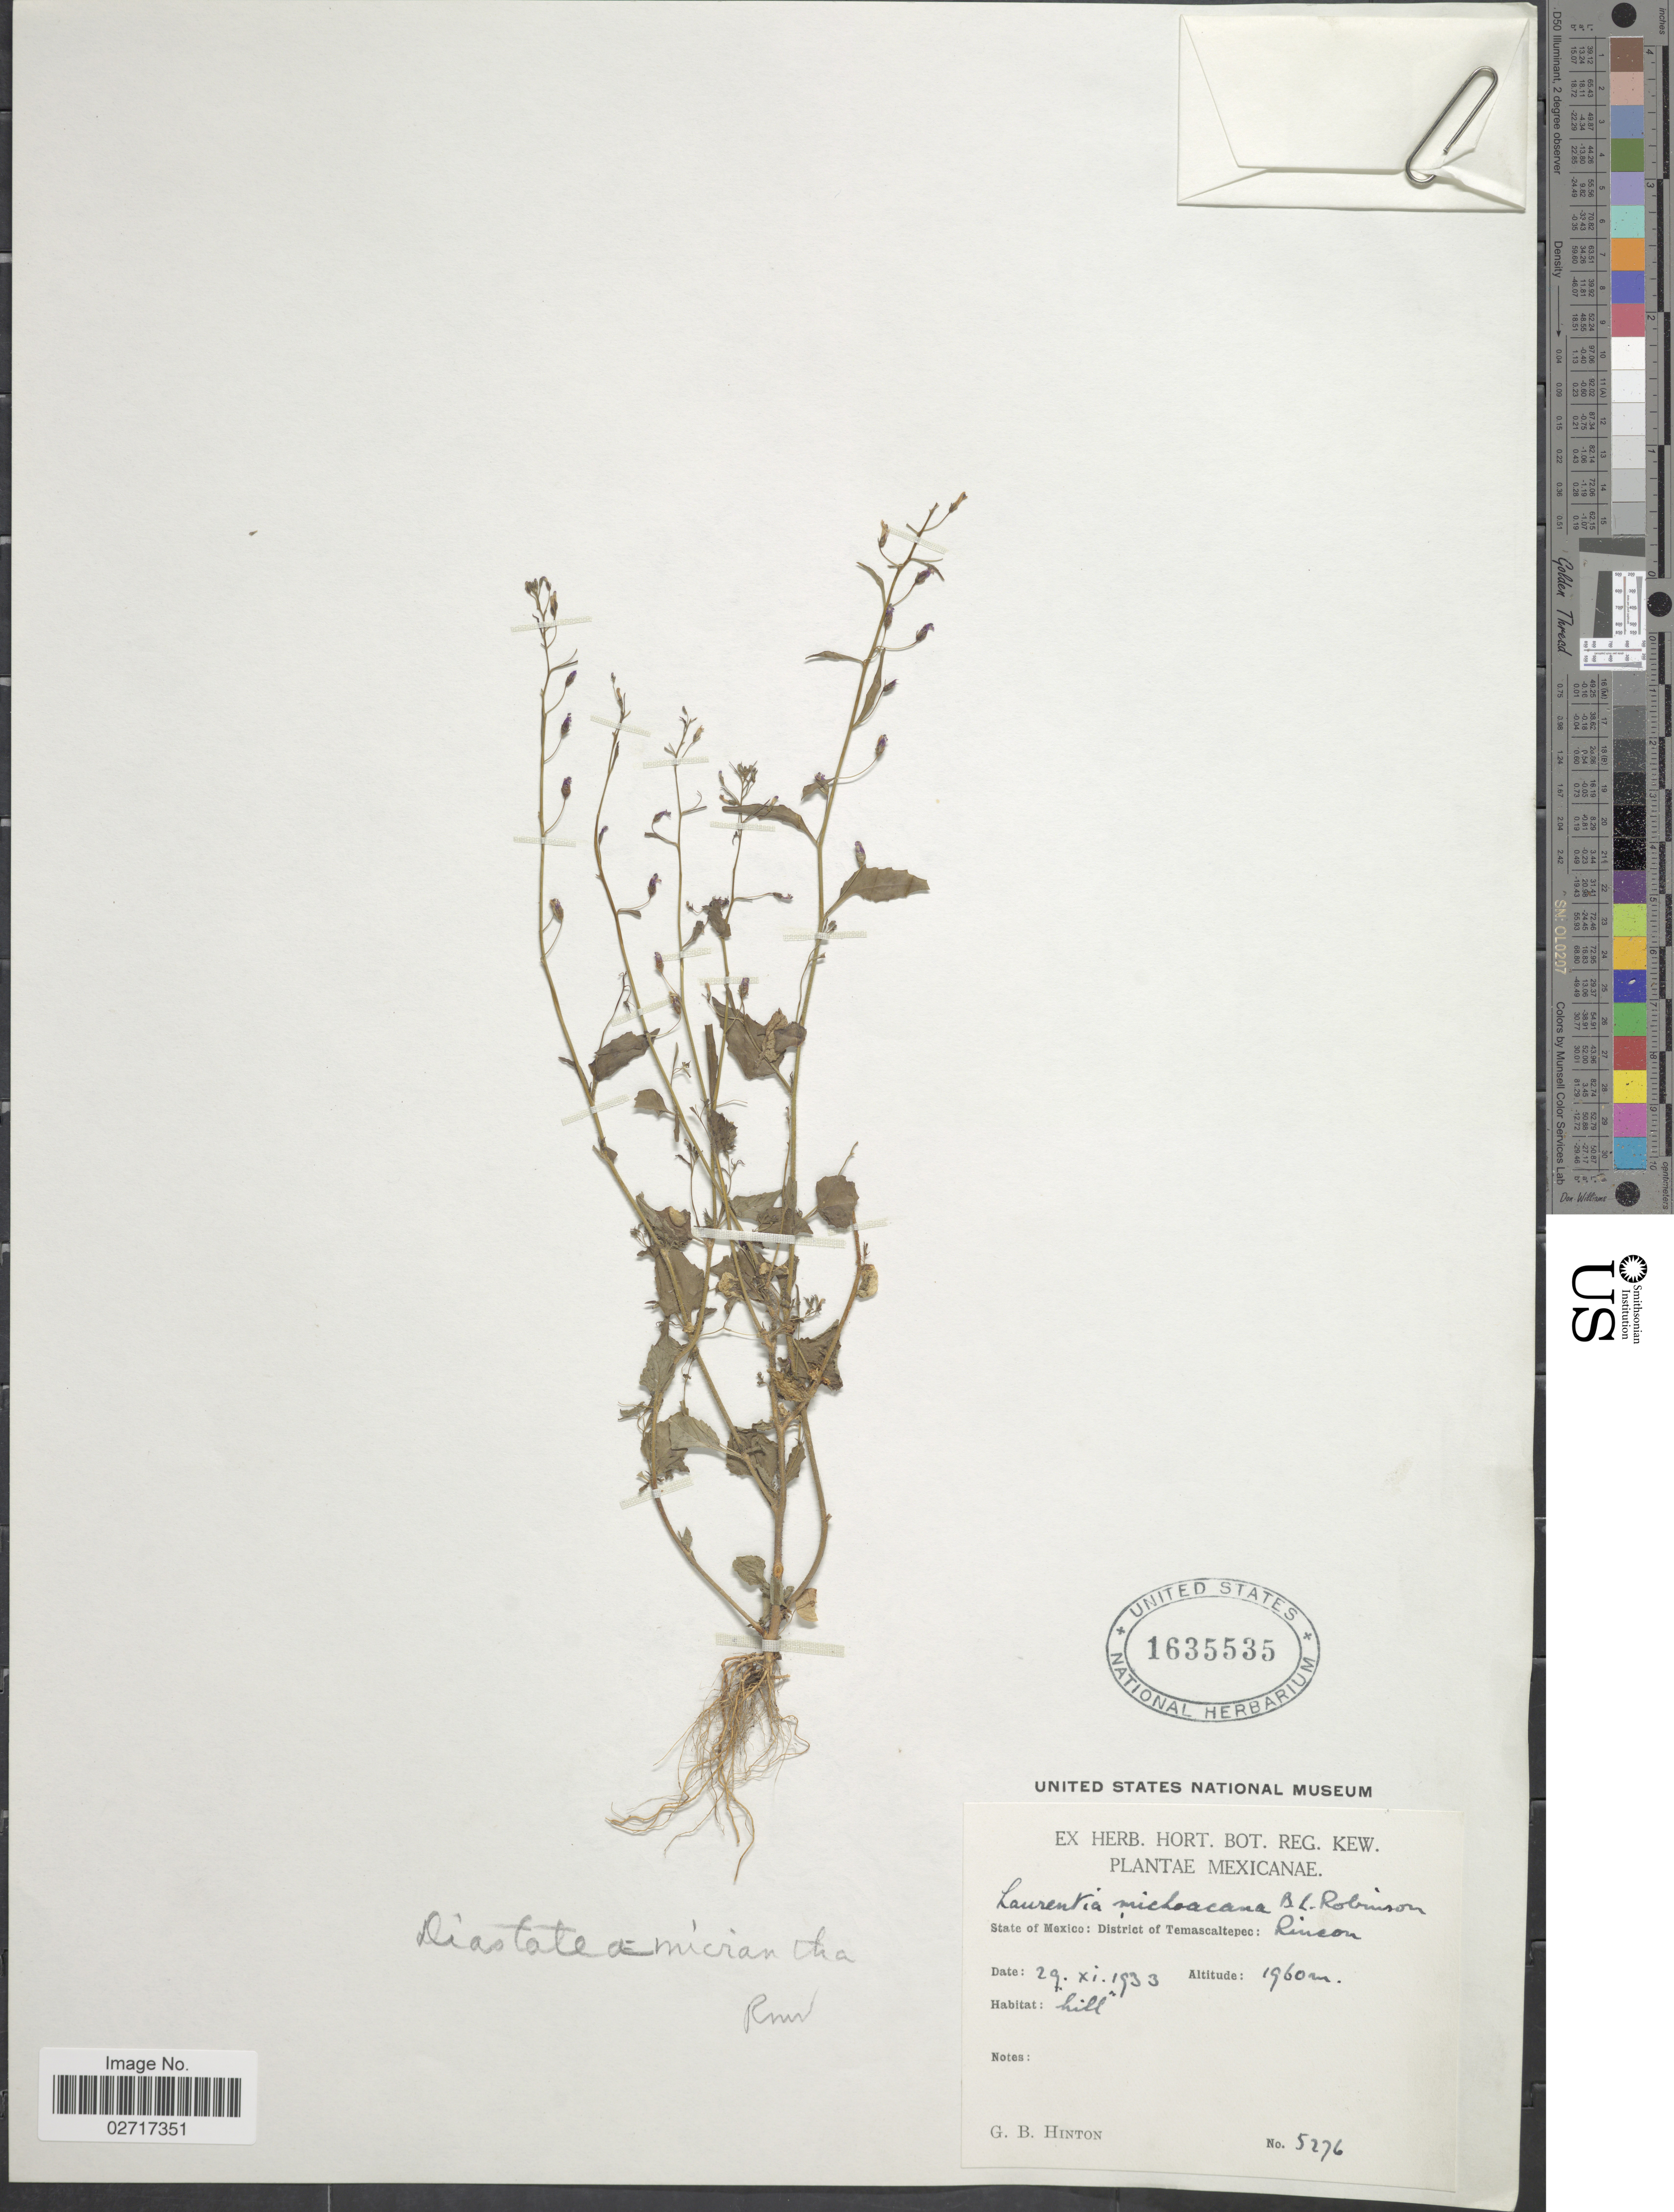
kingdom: Plantae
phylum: Tracheophyta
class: Magnoliopsida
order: Asterales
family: Campanulaceae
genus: Diastatea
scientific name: Diastatea micrantha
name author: (Kunth) McVaugh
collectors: G. B. Hinton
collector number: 5276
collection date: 1933-11-29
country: Mexico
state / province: México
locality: District of Temascaltepec: Rincon.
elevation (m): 1960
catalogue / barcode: US 1635535